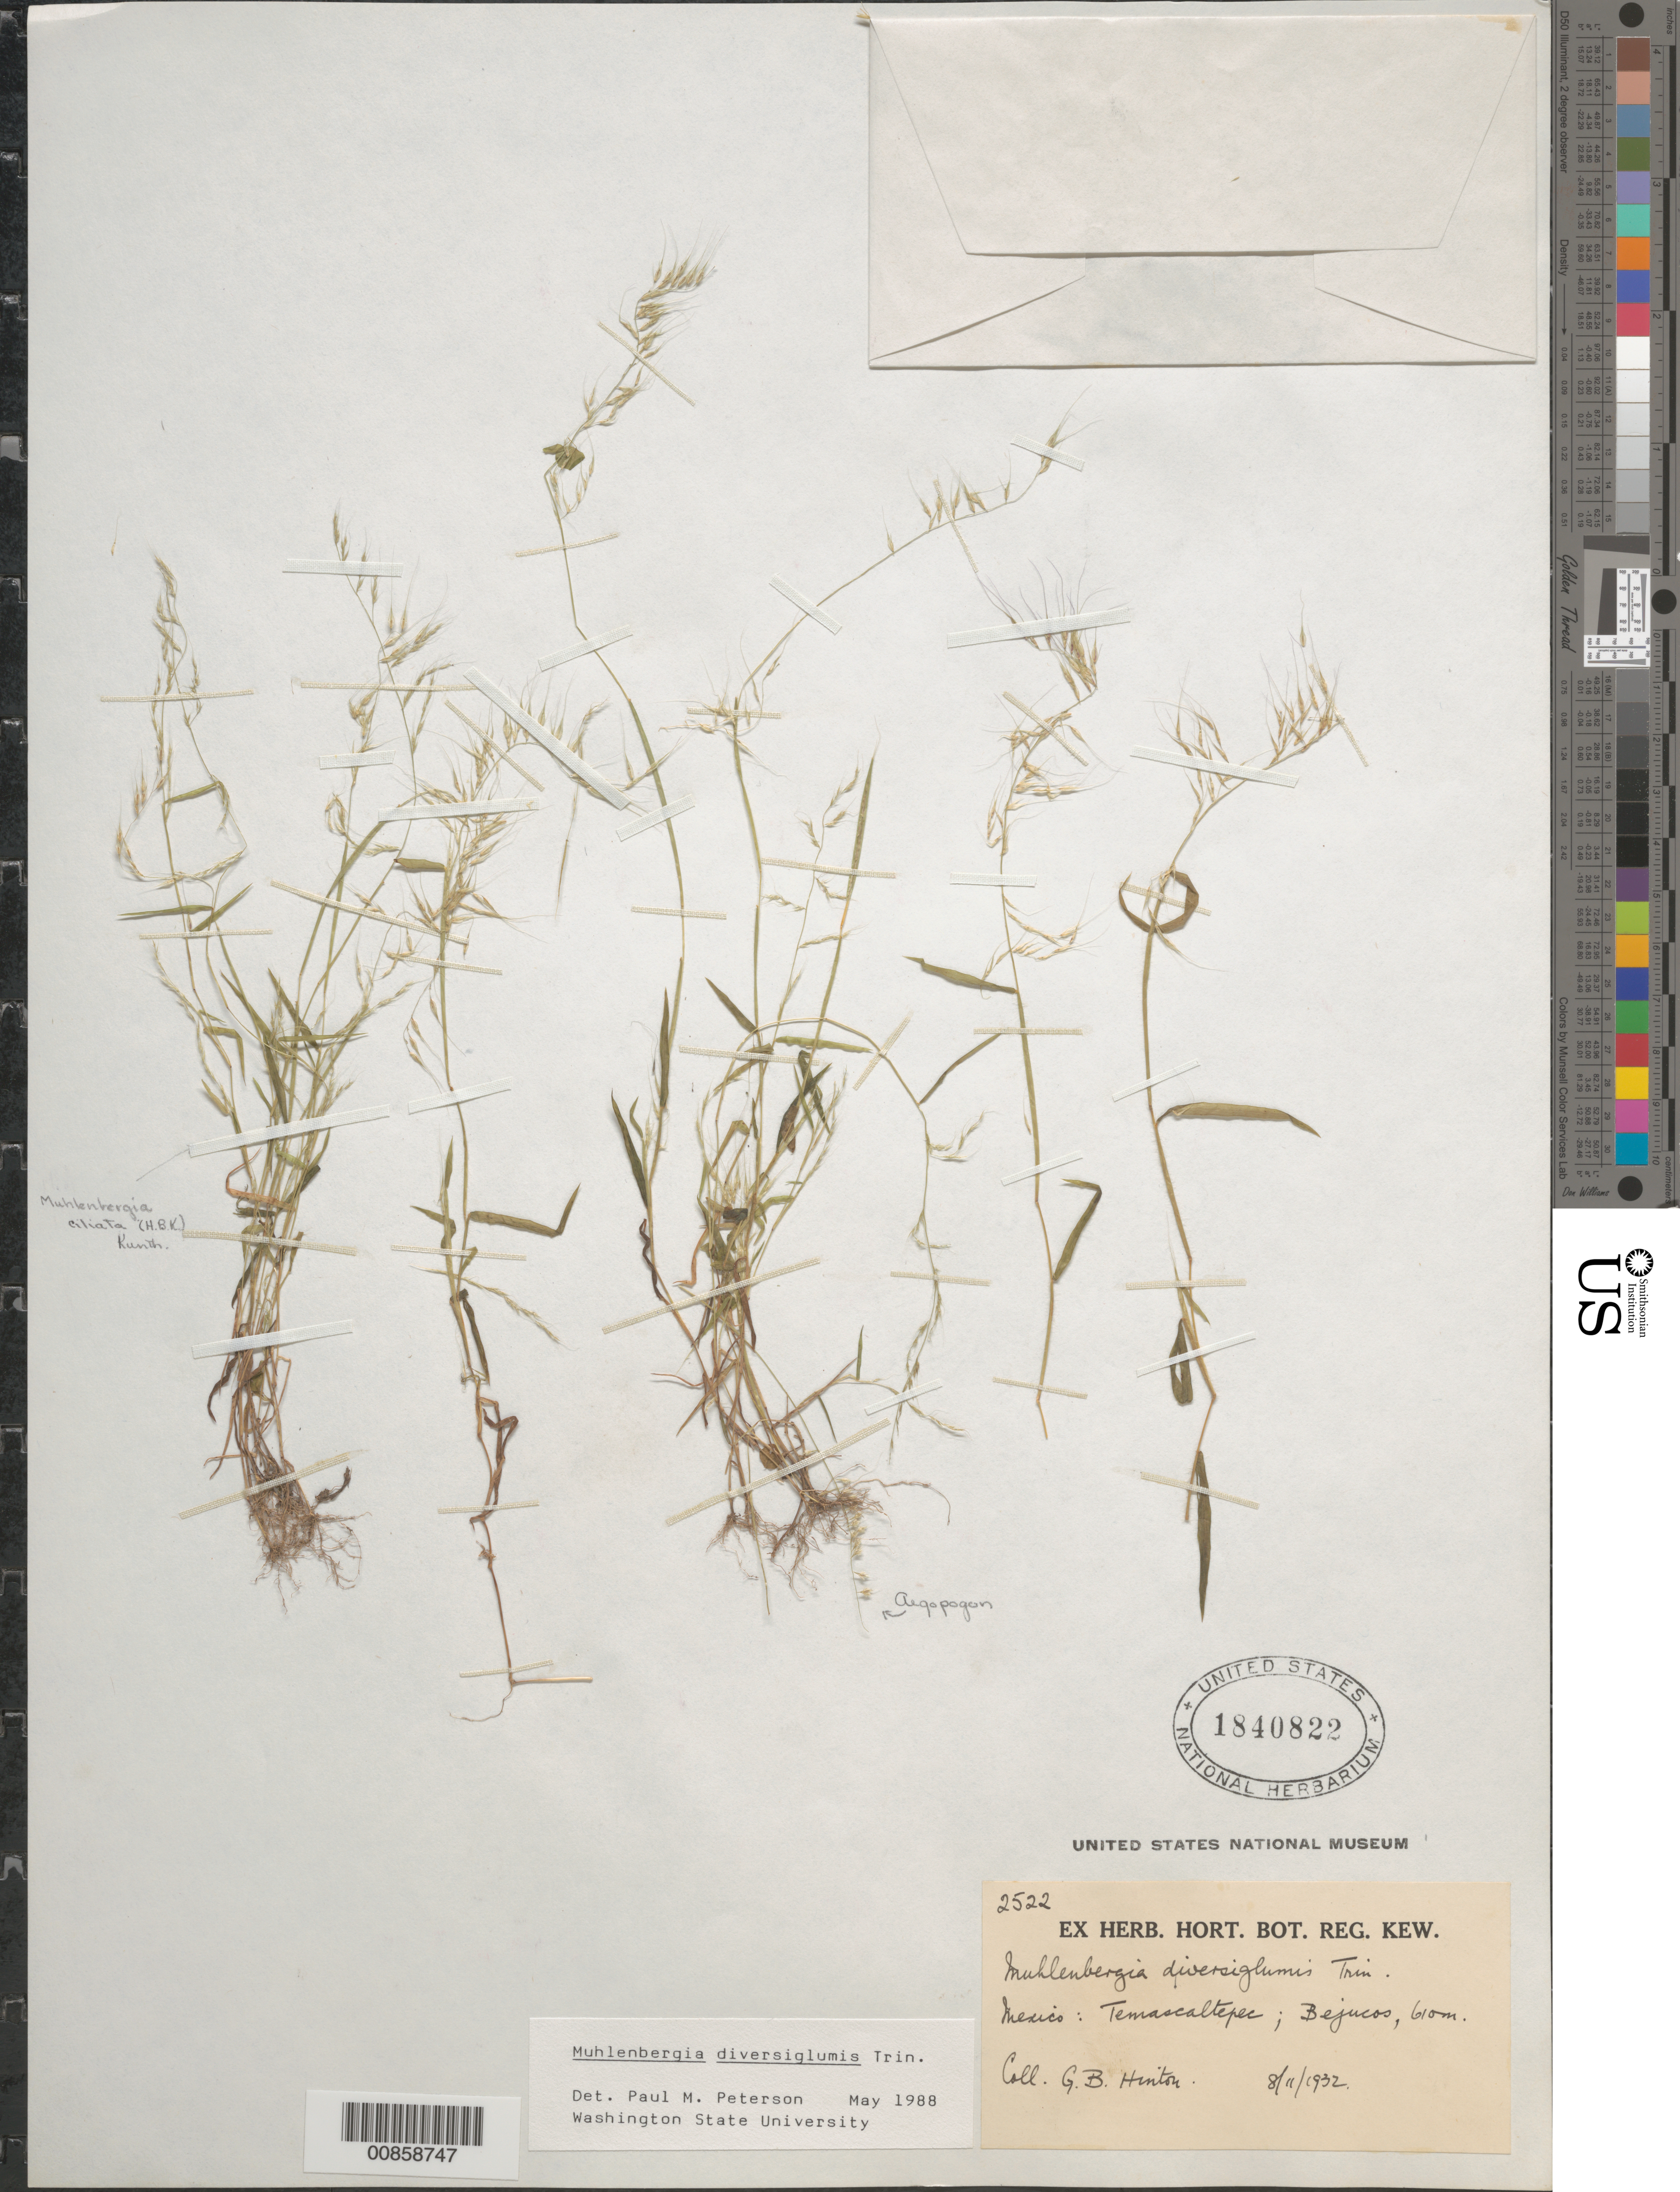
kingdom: Plantae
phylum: Tracheophyta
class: Liliopsida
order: Poales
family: Poaceae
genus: Muhlenbergia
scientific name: Muhlenbergia diversiglumis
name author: Trin.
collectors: G. B. Hinton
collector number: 2522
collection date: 1932-11-08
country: Mexico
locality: Temascaltepec; Bejucos.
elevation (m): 610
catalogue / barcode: US 1840822